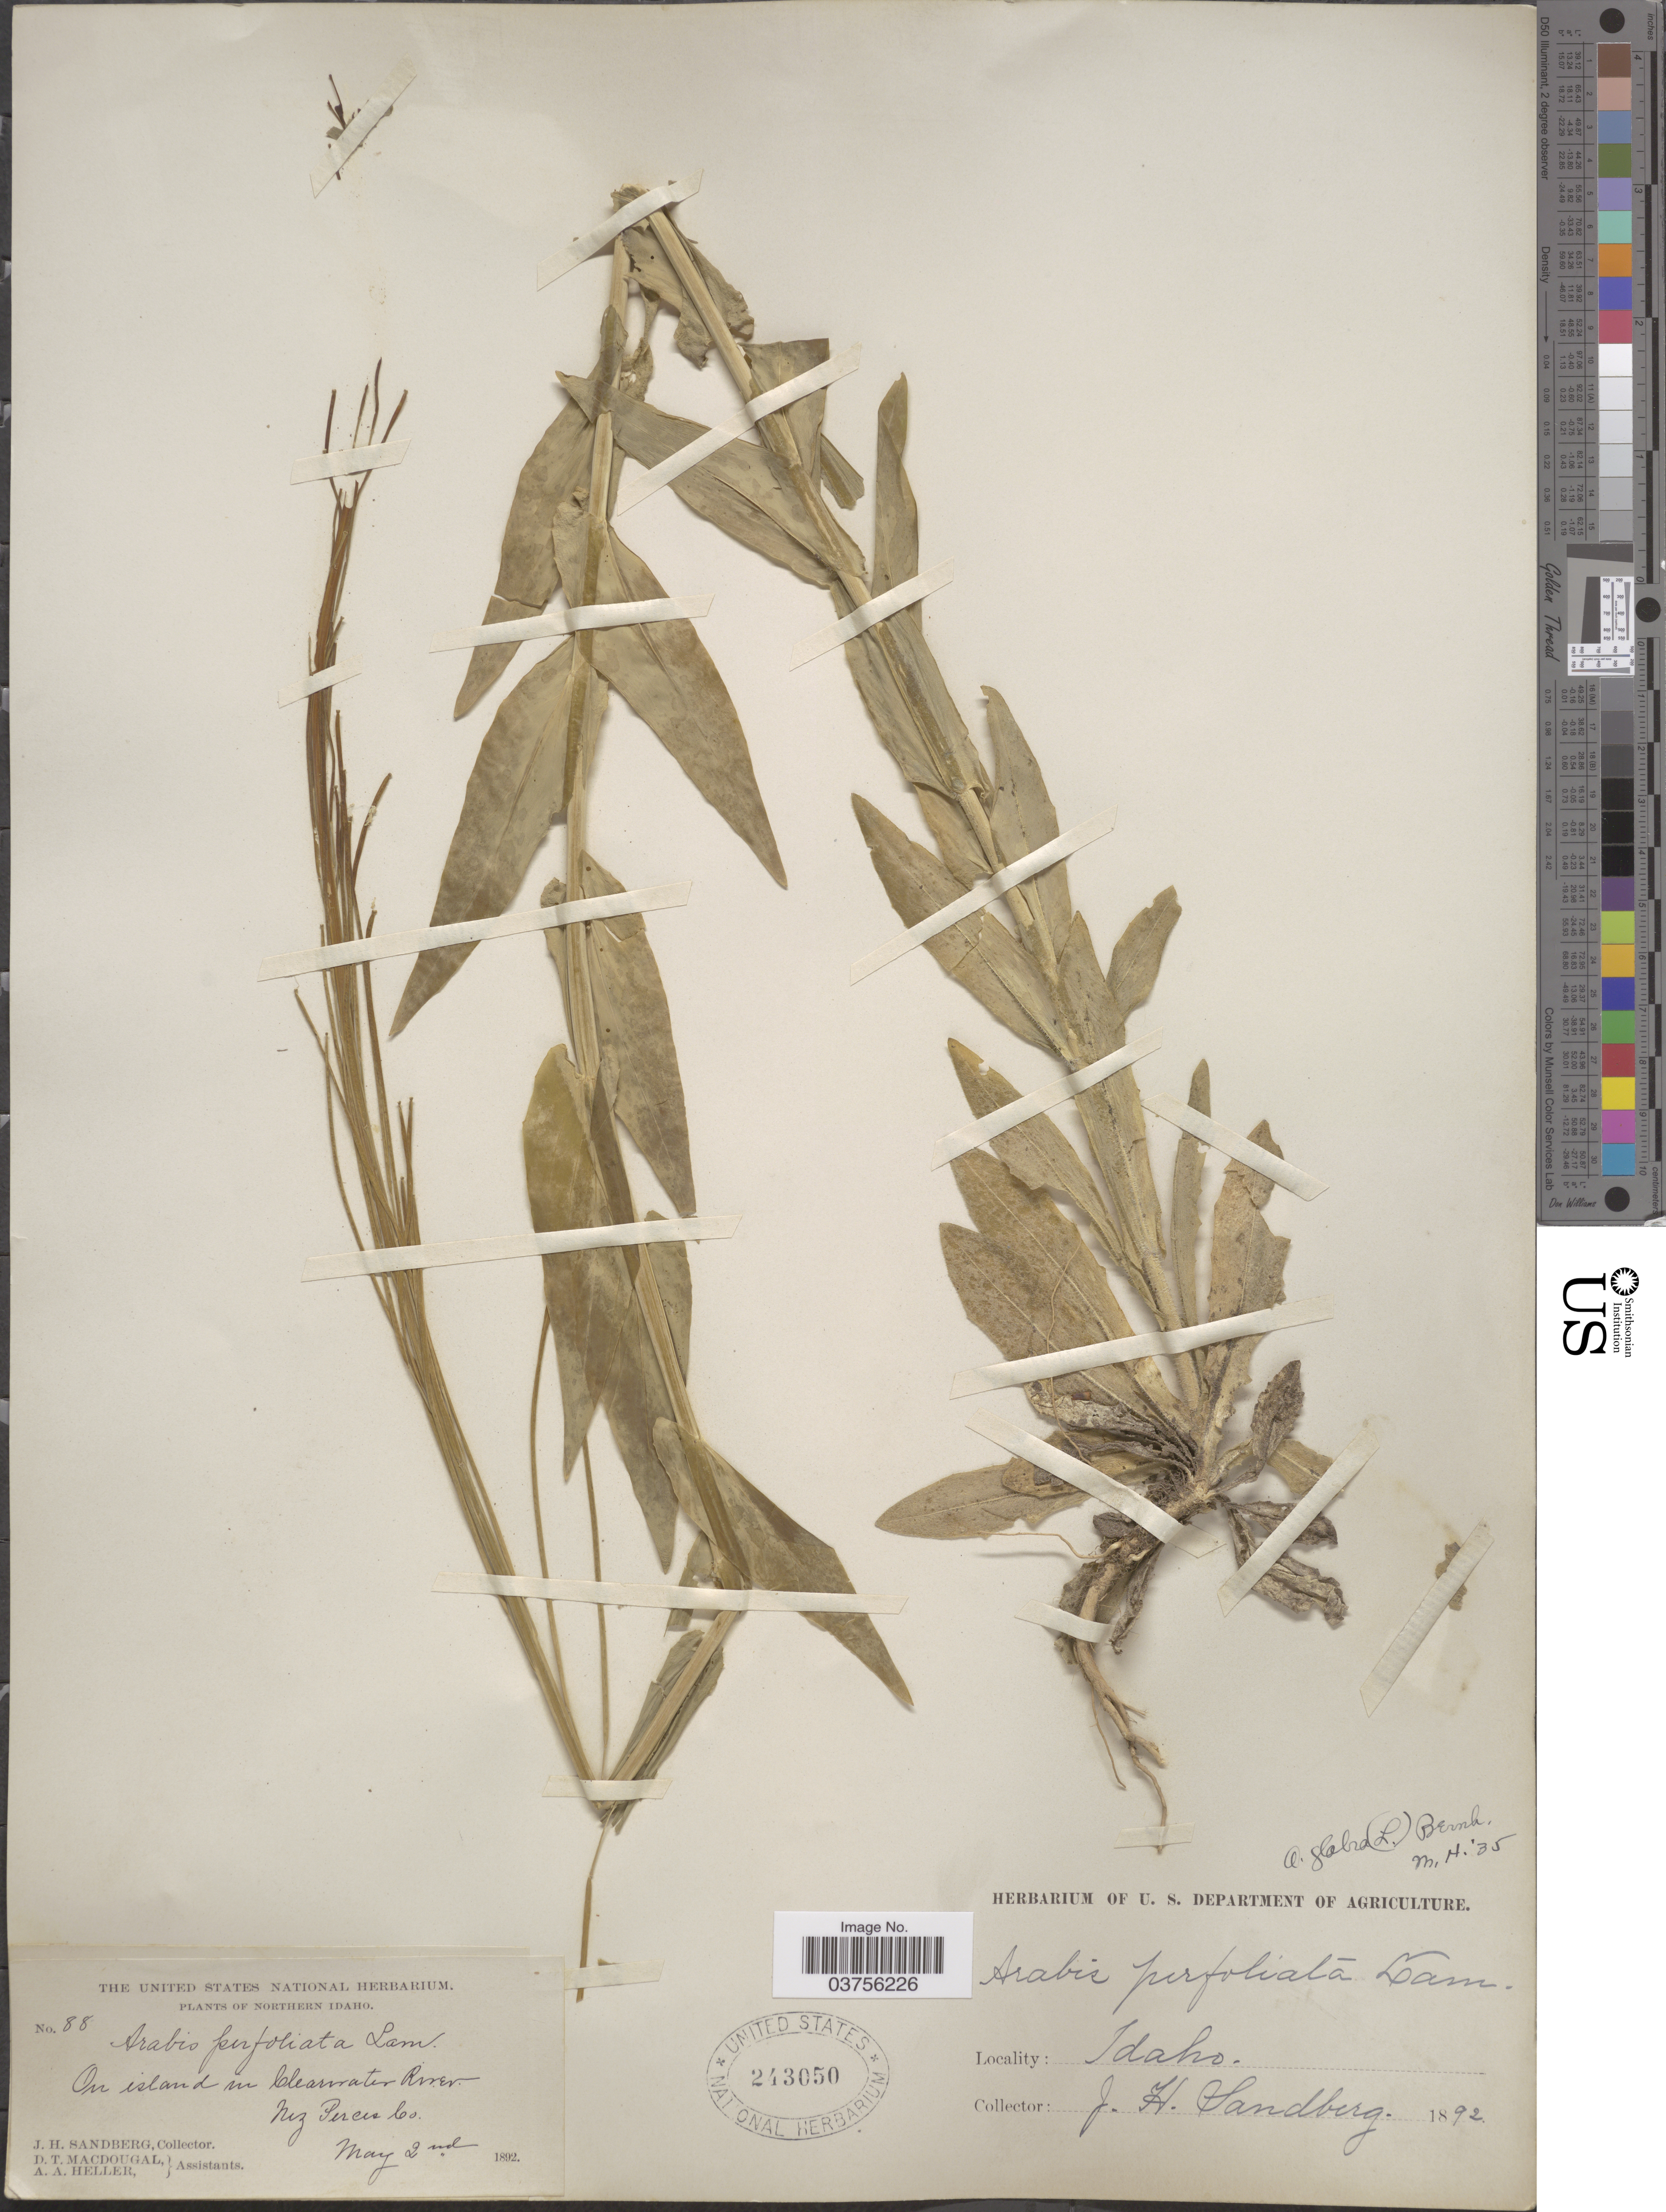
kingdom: Plantae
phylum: Tracheophyta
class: Magnoliopsida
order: Brassicales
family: Brassicaceae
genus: Turritis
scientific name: Turritis glabra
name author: L.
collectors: J. H. Sandberg, D. T. MacDougal & A. A. Heller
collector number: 88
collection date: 1892-05-02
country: United States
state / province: Idaho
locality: Northern Idaho. On island in Clearwater River. Nez Perces Co.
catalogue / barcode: US 243050